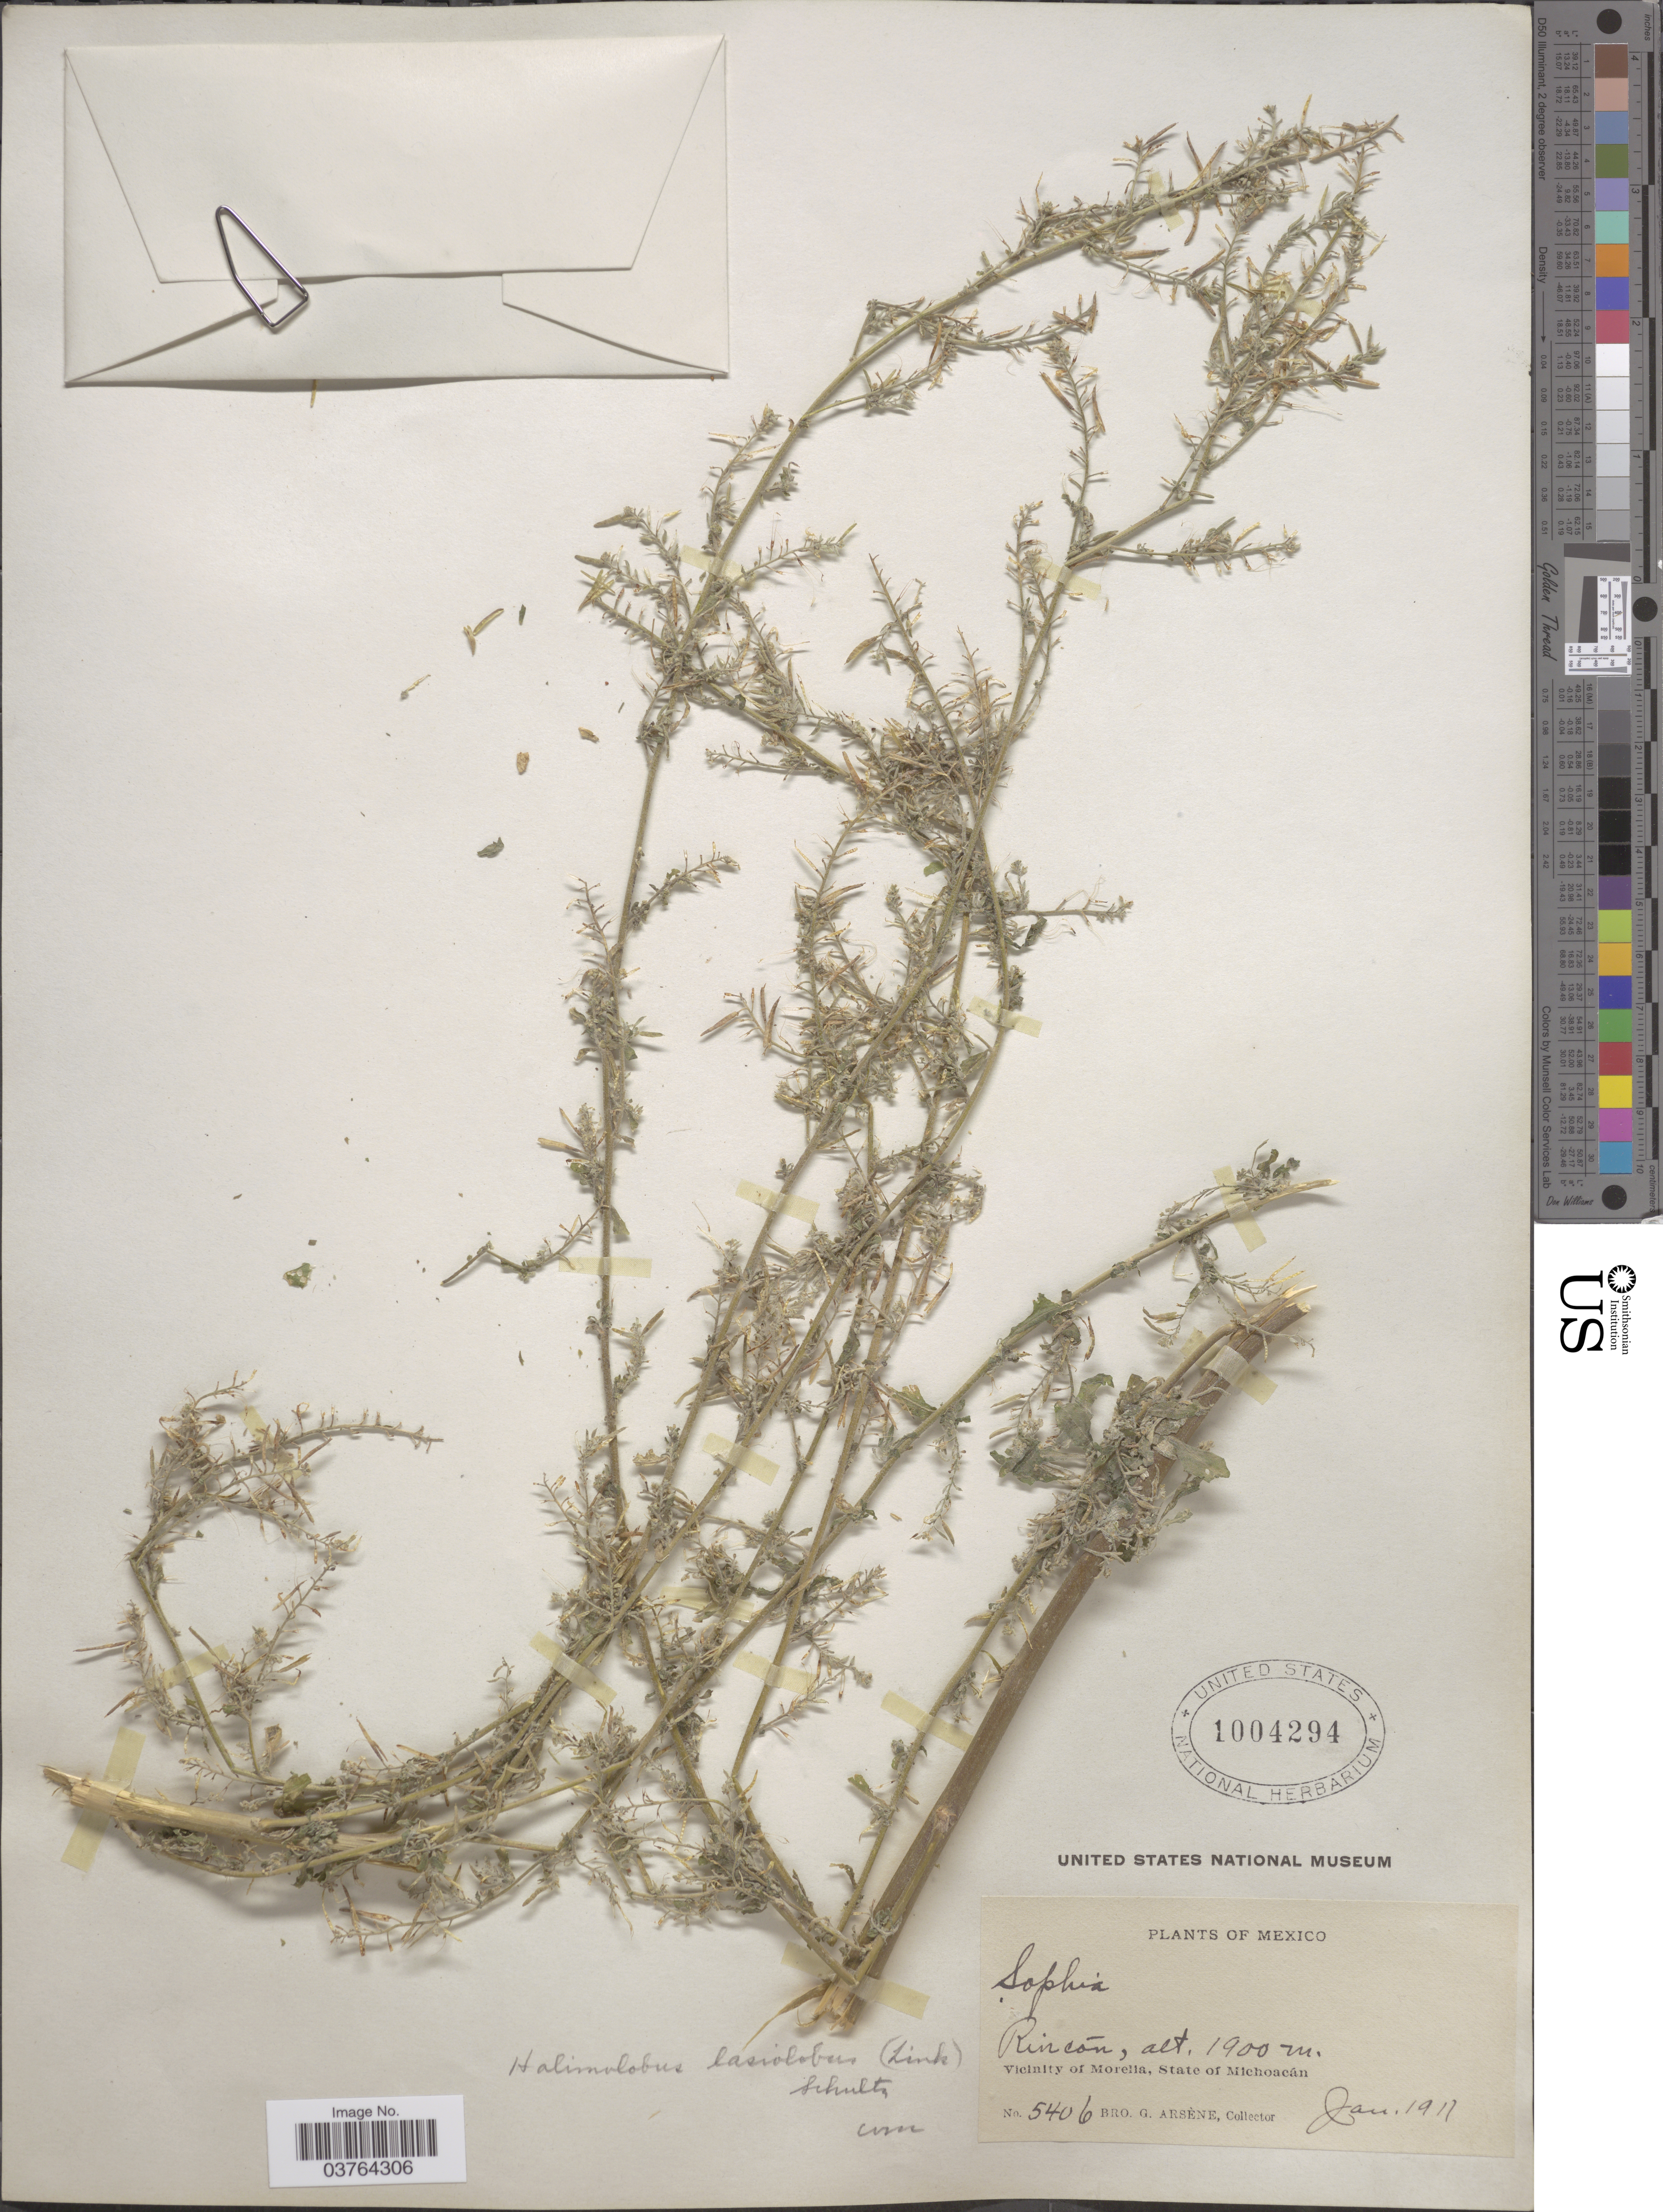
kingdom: Plantae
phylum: Tracheophyta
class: Magnoliopsida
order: Brassicales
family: Brassicaceae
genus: Halimolobos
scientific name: Halimolobos lasiolobus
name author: (Link) O.E. Schulz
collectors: Bro. G. Arsène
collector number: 5406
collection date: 1911-01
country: Mexico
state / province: Michoacán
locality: Rincón. Vicinity of Morelia.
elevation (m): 1900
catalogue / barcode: US 1004294